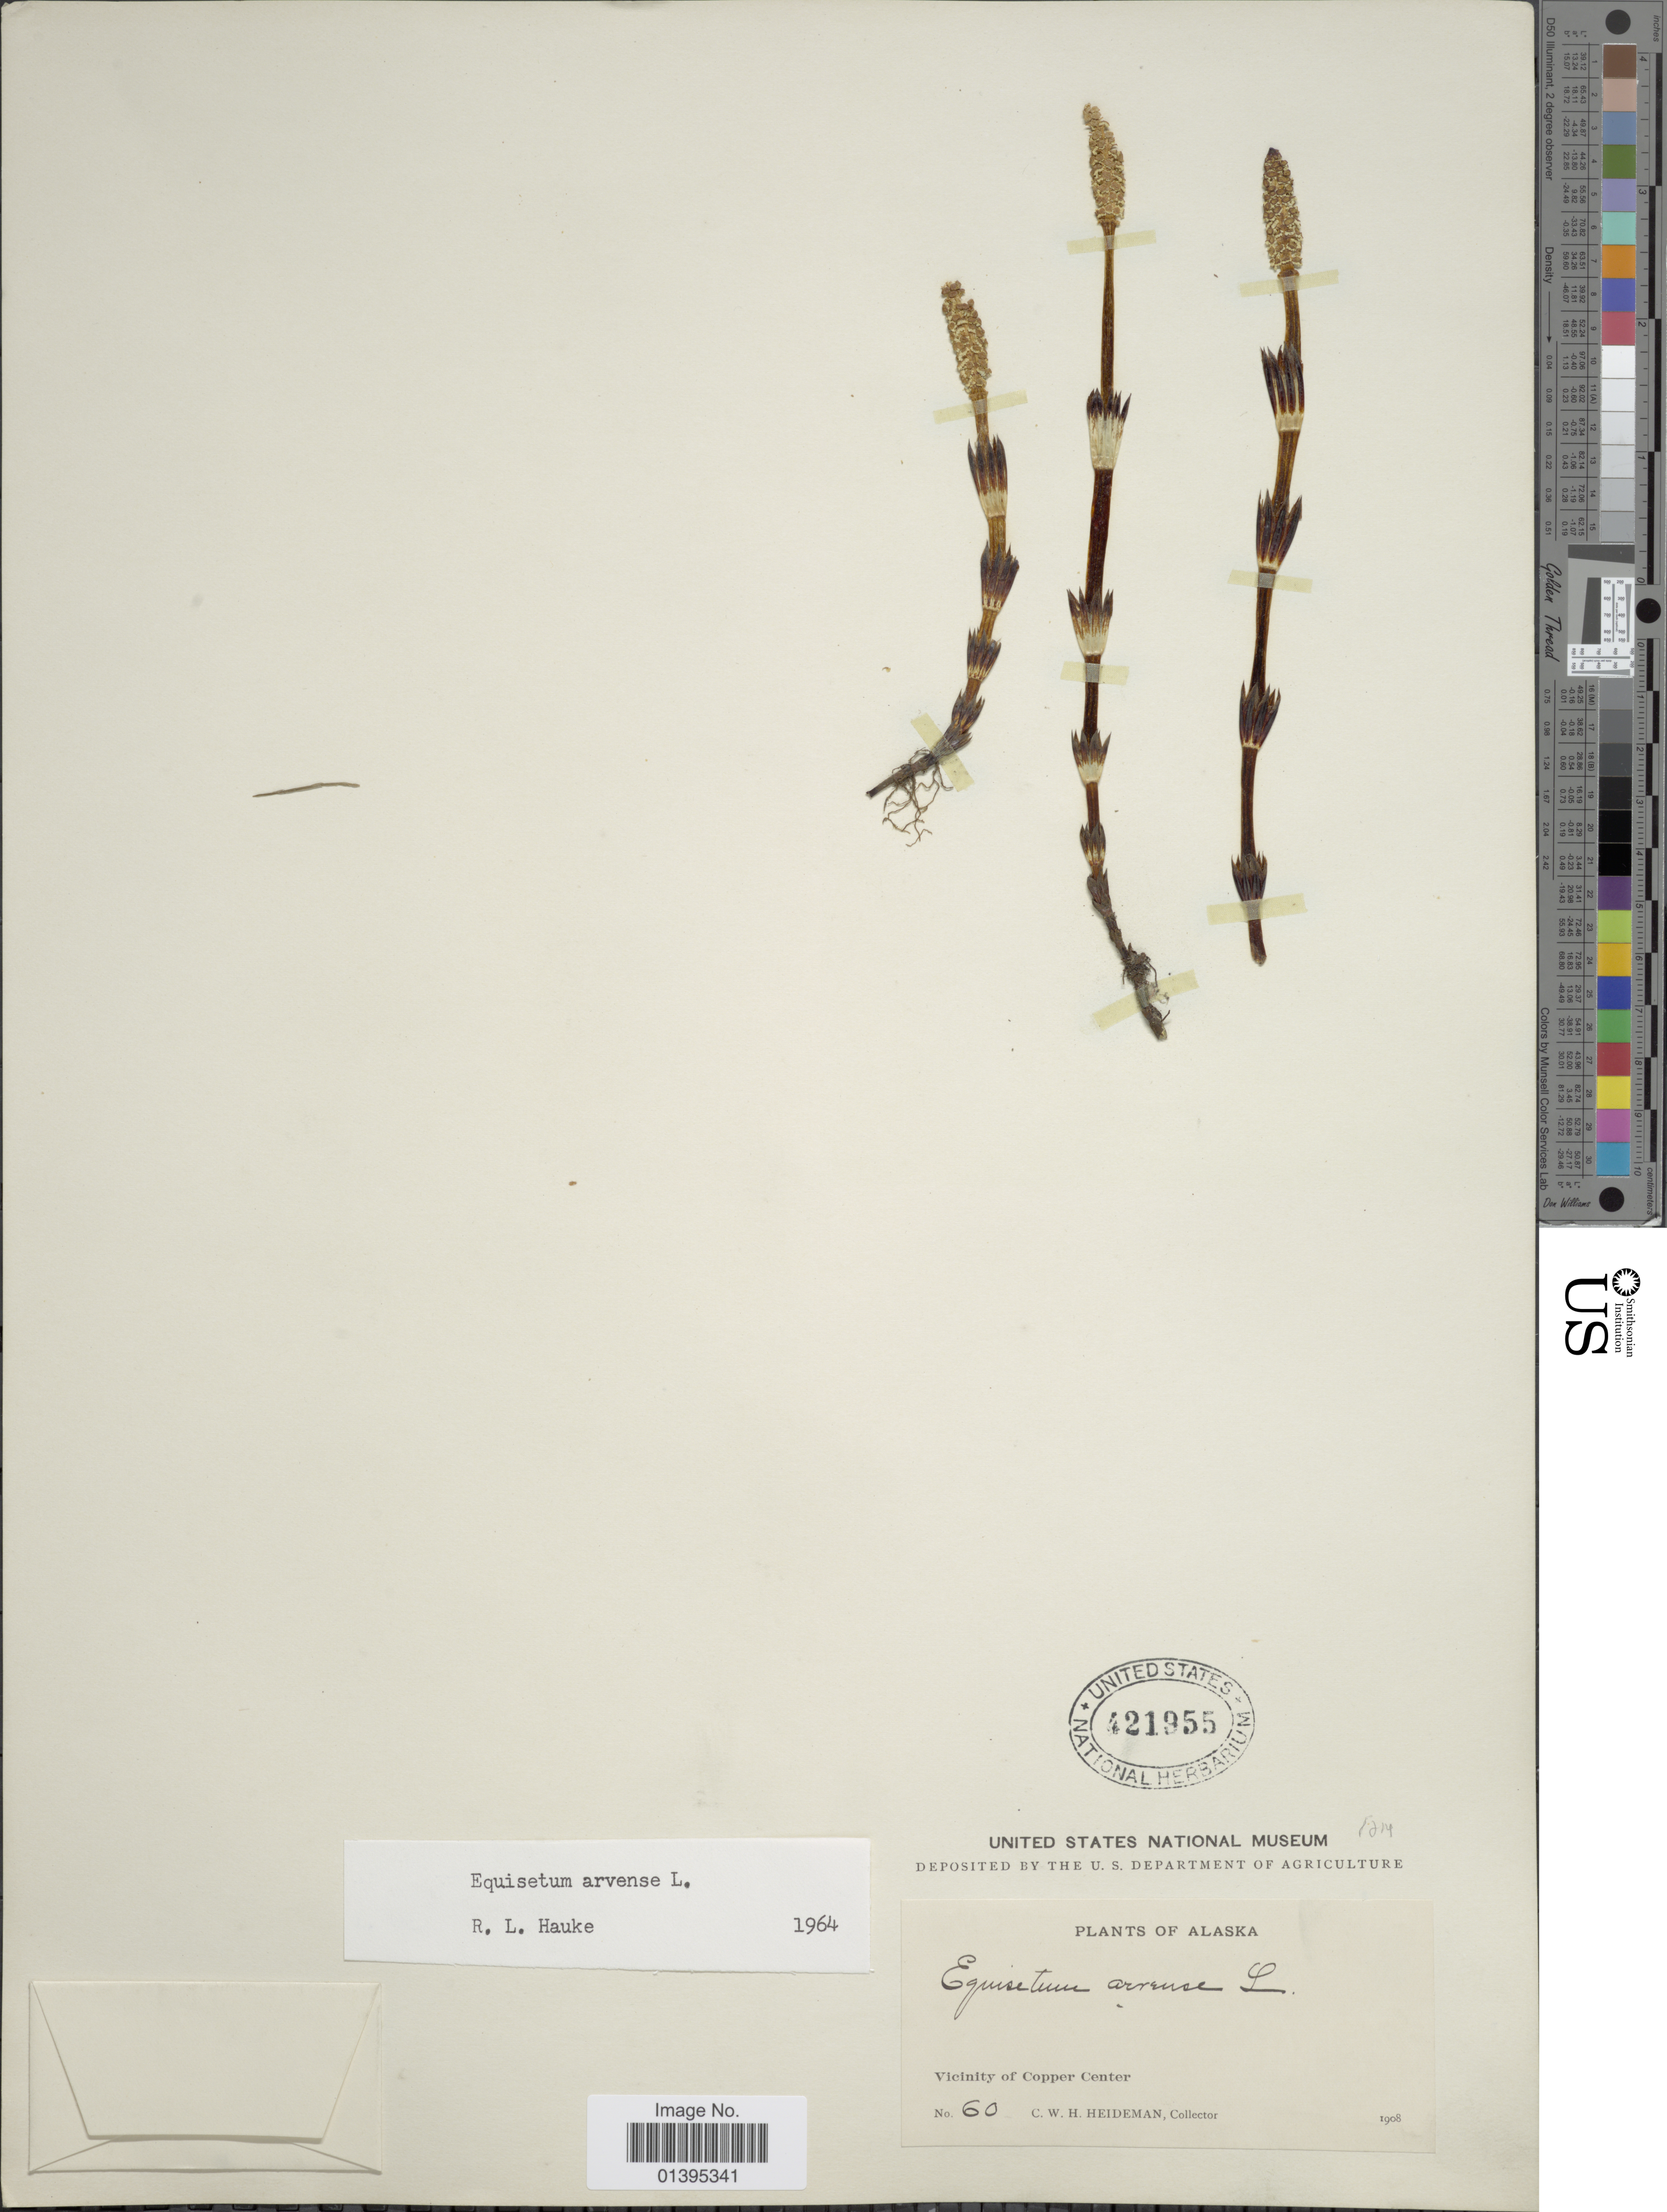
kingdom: Plantae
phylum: Tracheophyta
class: Polypodiopsida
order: Equisetales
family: Equisetaceae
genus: Equisetum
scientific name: Equisetum arvense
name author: L.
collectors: C. Heideman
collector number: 60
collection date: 1908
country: United States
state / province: Alaska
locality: Vicinity of Copper Center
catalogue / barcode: US 421955